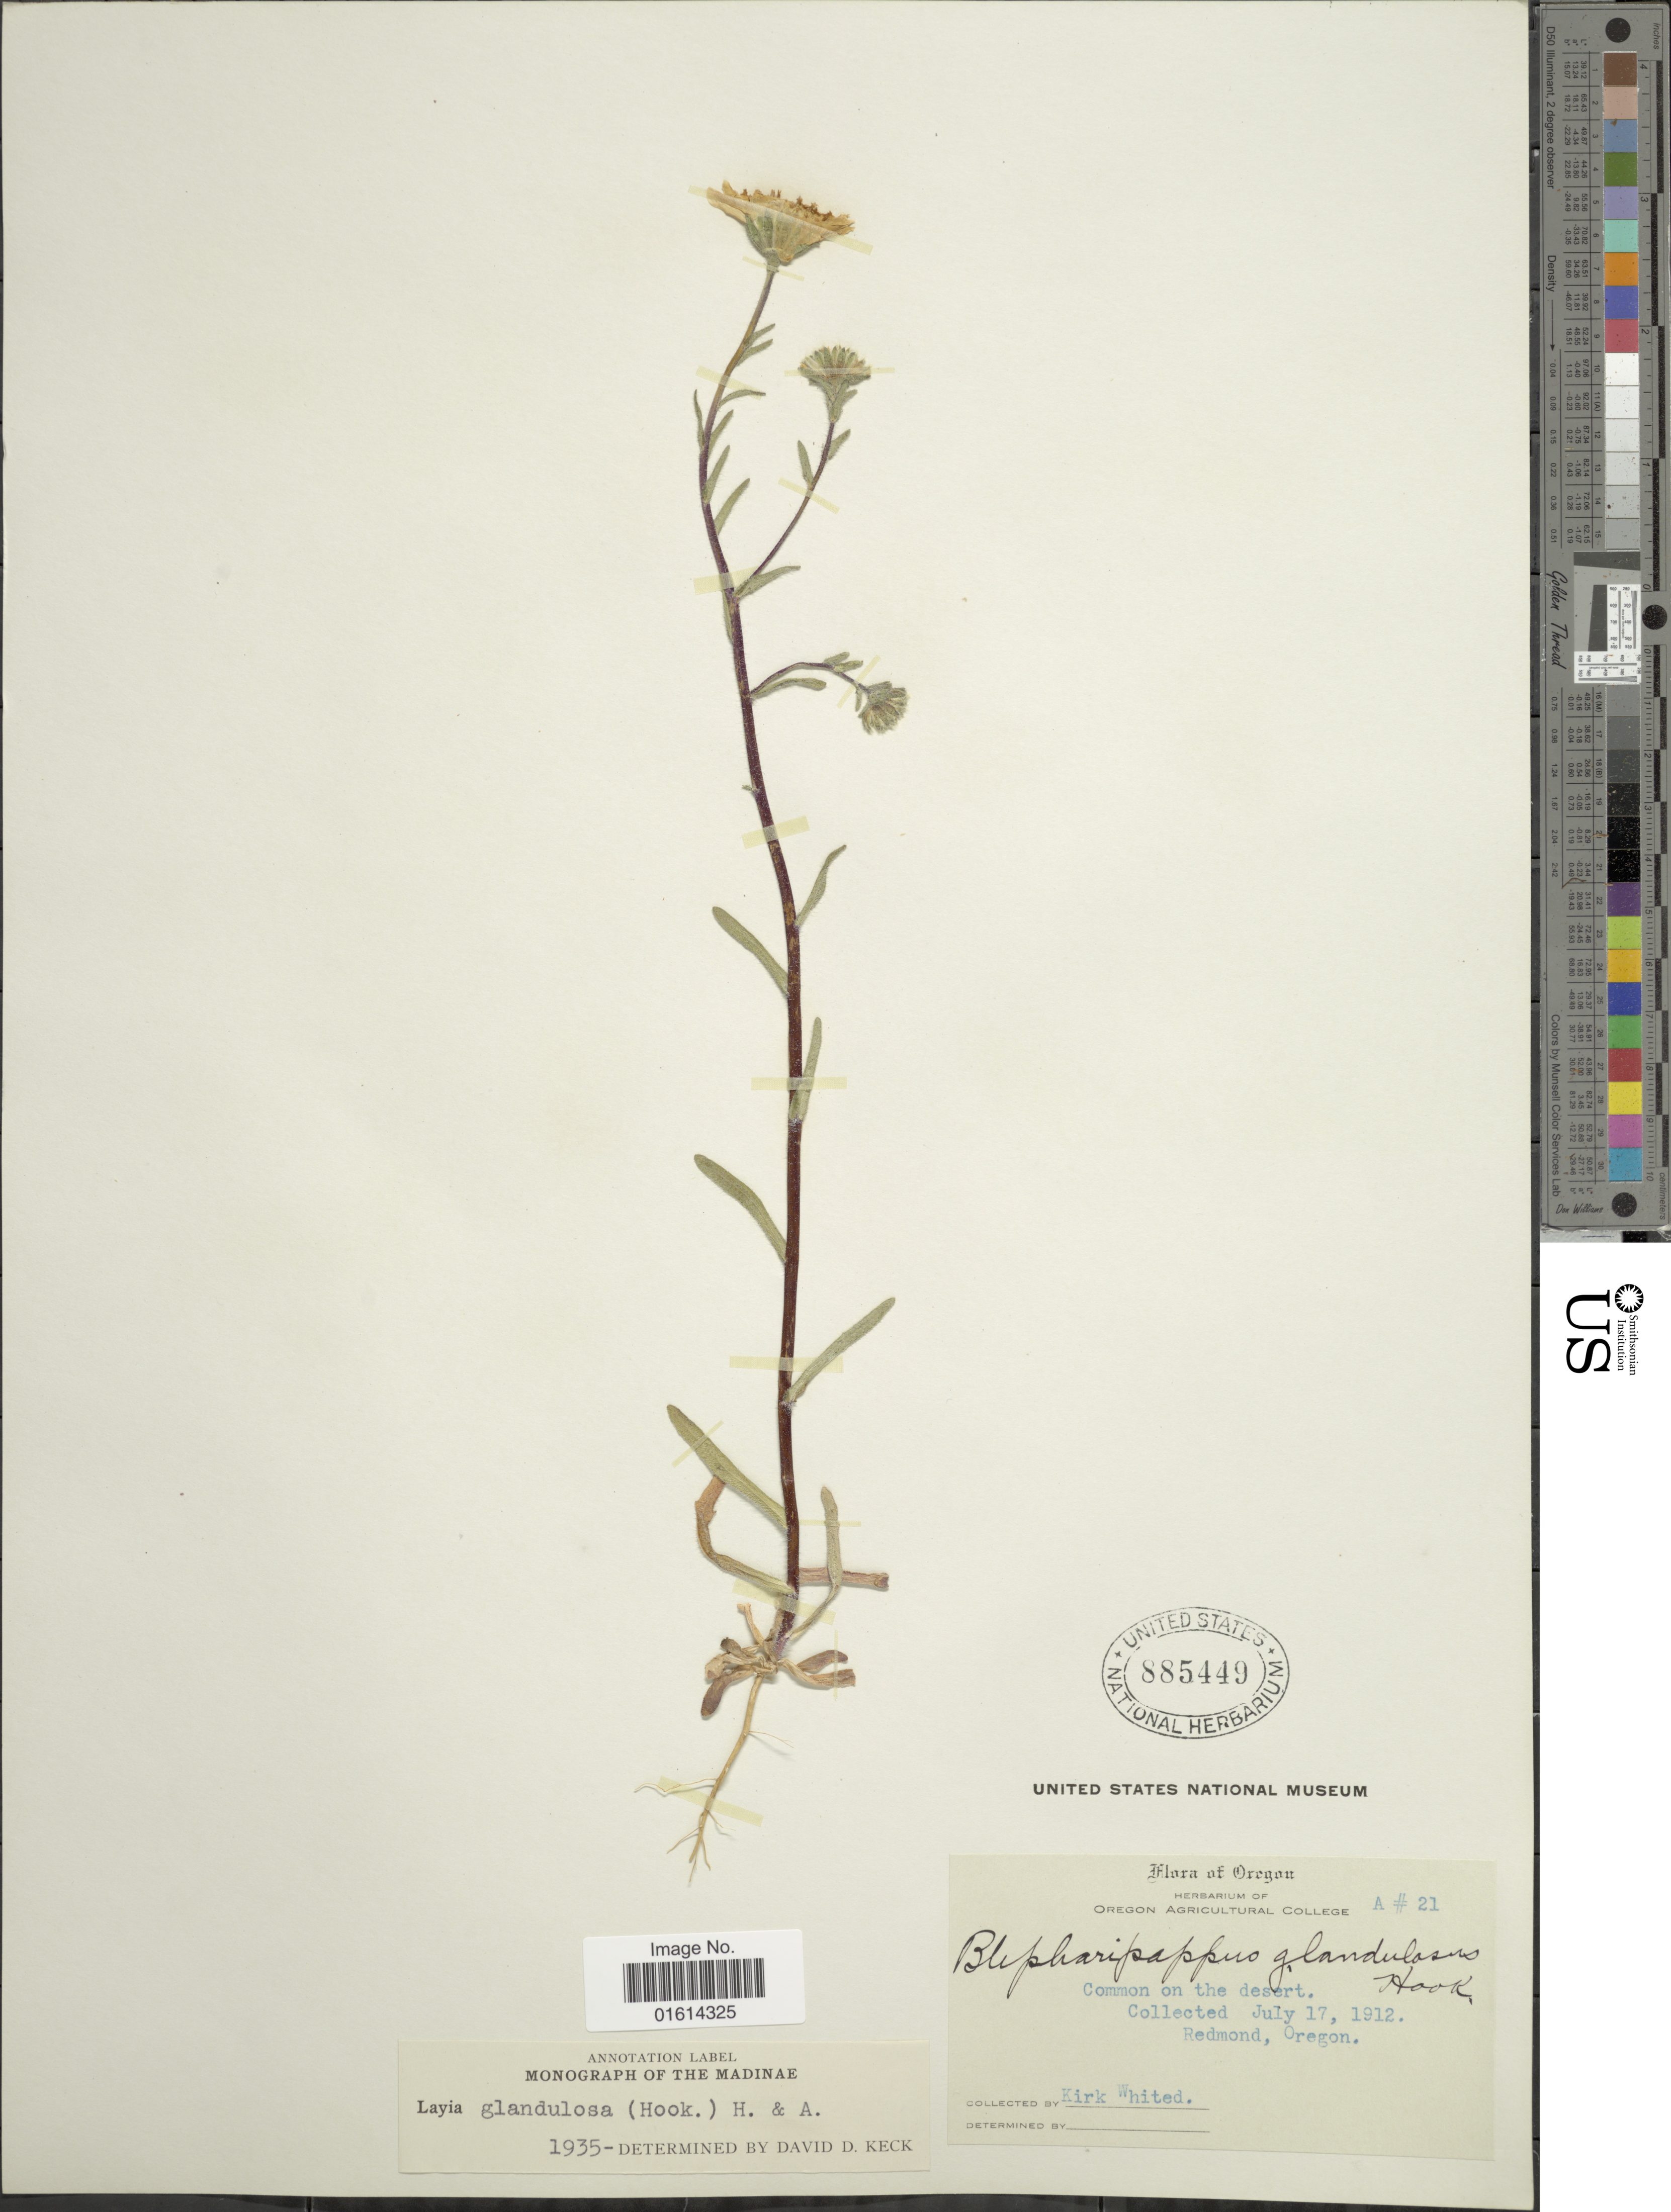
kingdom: Plantae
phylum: Tracheophyta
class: Magnoliopsida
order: Asterales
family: Asteraceae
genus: Layia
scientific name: Layia glandulosa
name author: Hook. & Arn.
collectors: K. Whited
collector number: A21*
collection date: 1912-07-17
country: United States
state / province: Oregon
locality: Redmond, Oregon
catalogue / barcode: US 885449